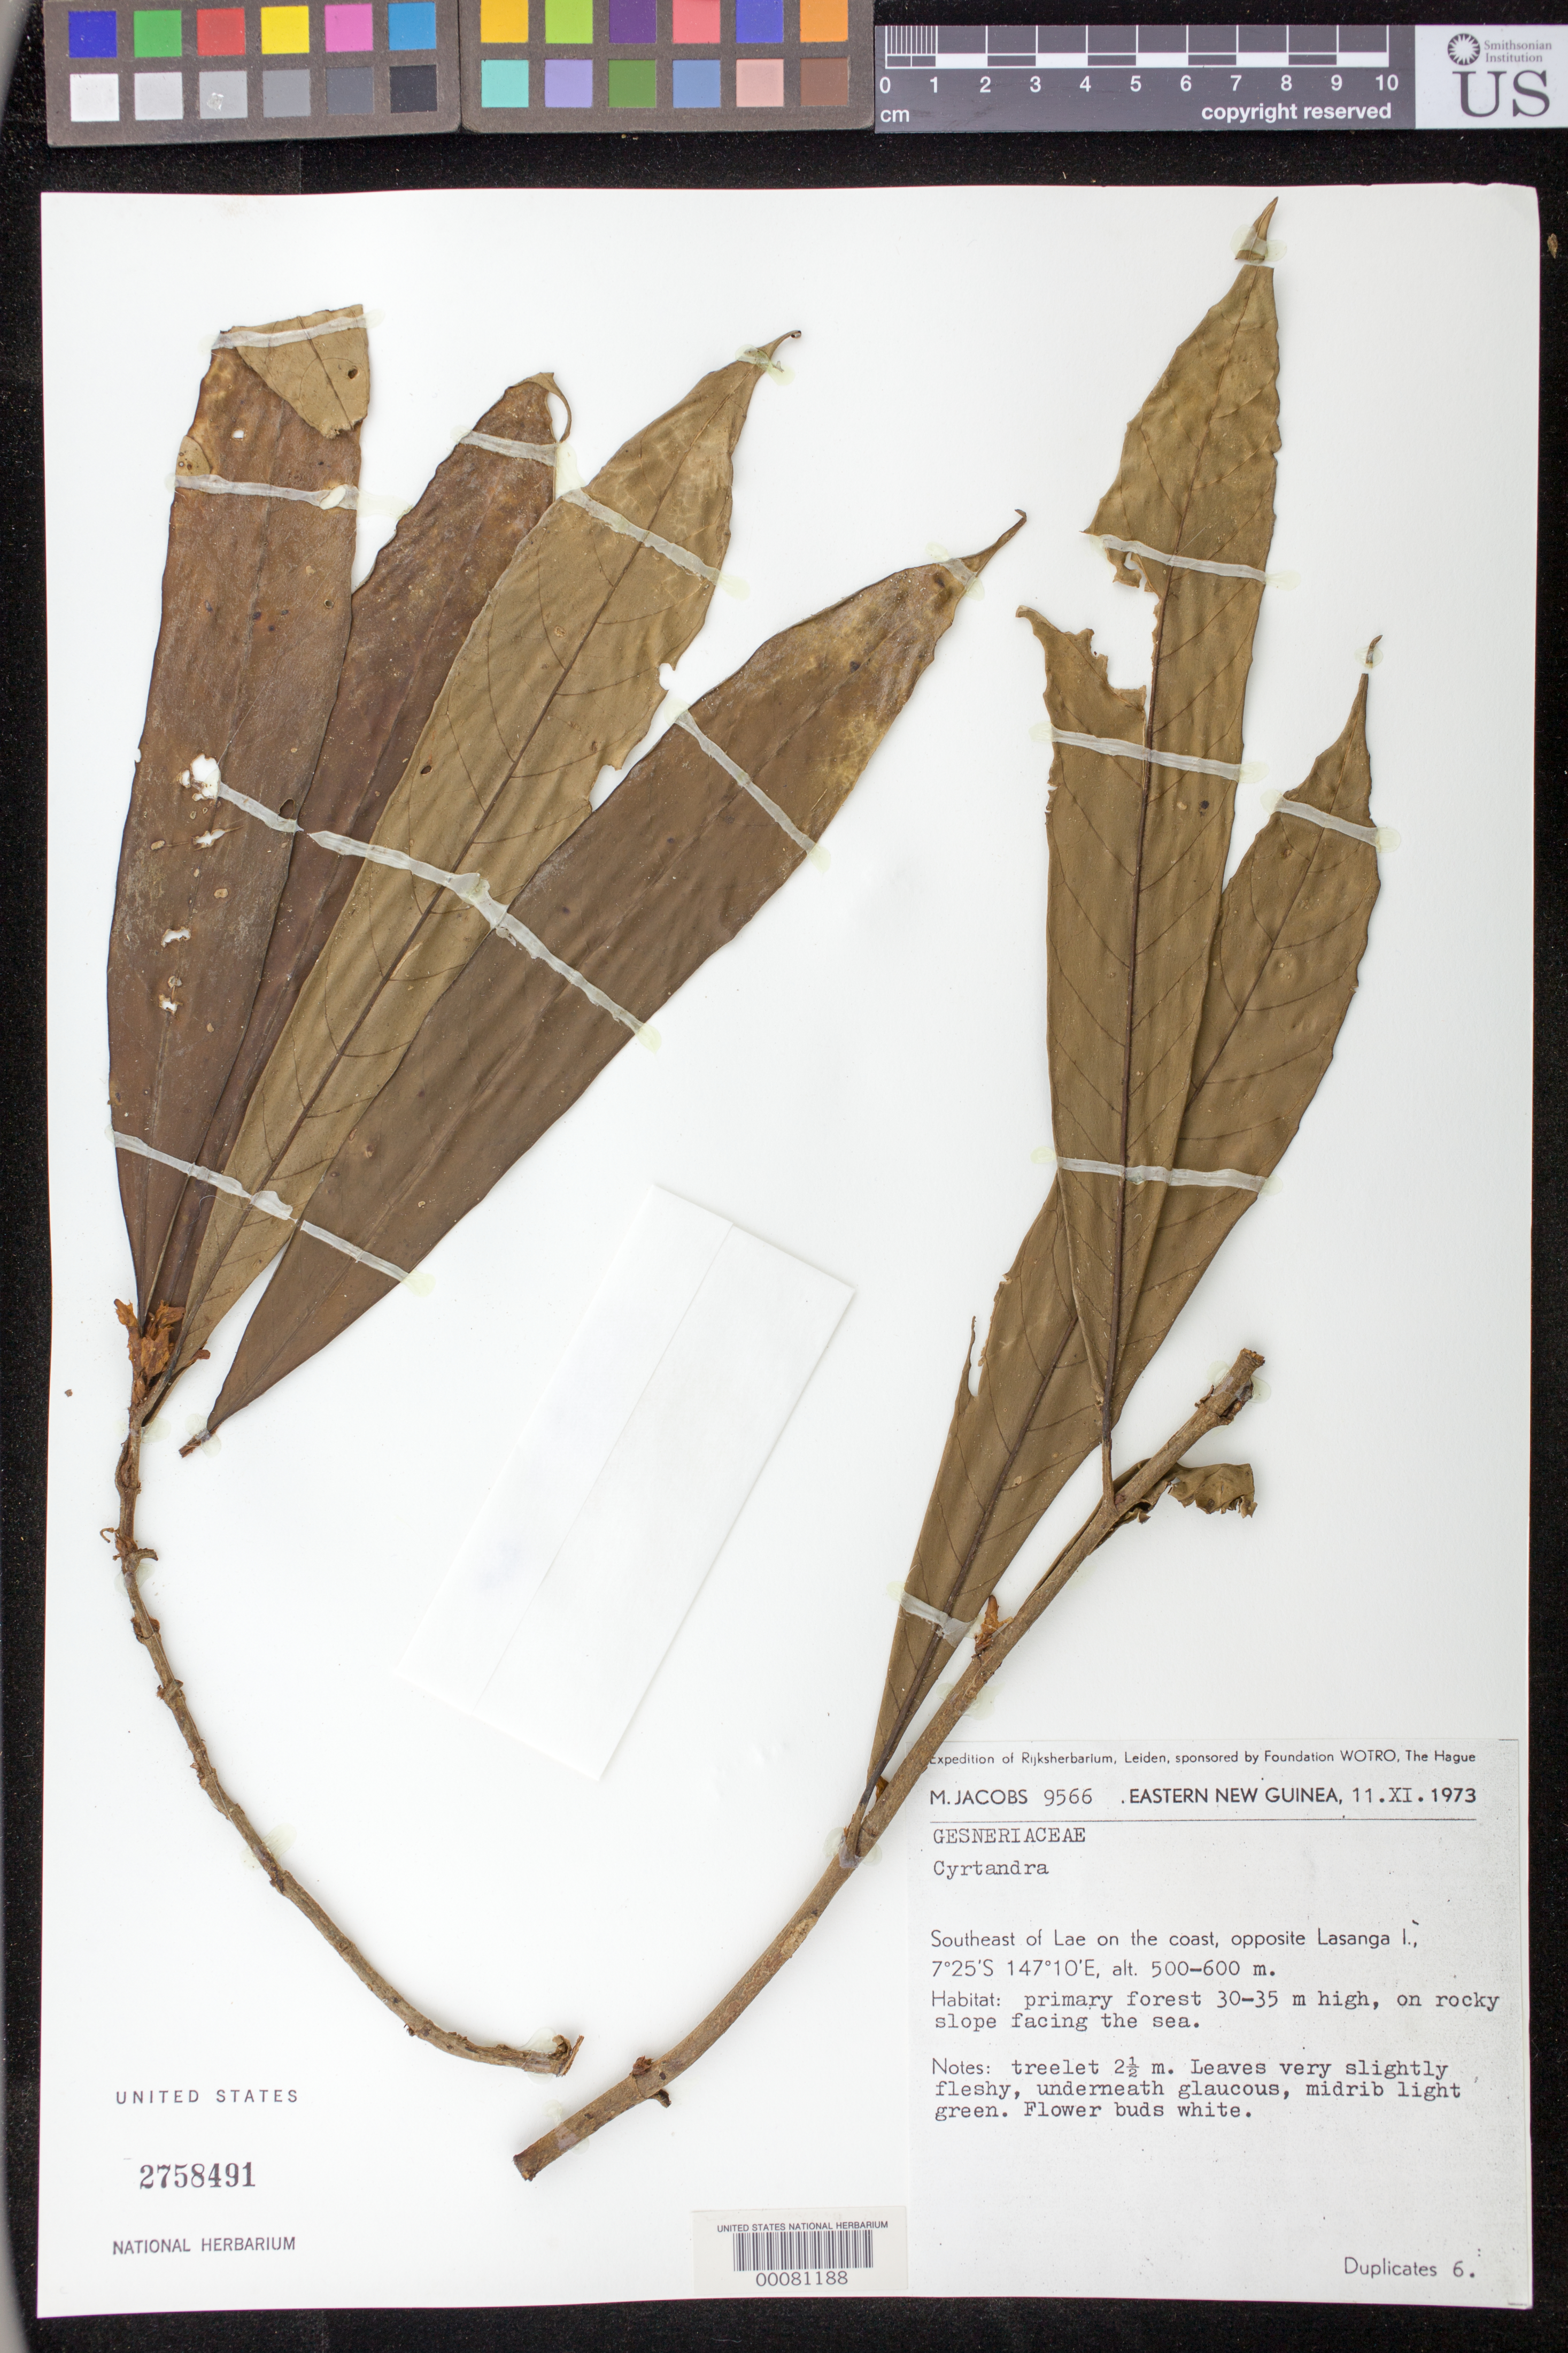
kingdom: Plantae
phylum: Tracheophyta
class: Magnoliopsida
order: Lamiales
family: Gesneriaceae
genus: Cyrtandra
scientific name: Cyrtandra sp.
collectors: M. Jacobs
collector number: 9566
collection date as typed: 11 Nov 1973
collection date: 1973-11-11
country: Papua New Guinea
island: New Guinea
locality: Se of lae on the coast, opposite lasanga i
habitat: Primary forest 30-35 m high, on rocky slope facing the sea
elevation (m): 500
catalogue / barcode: US 2758491